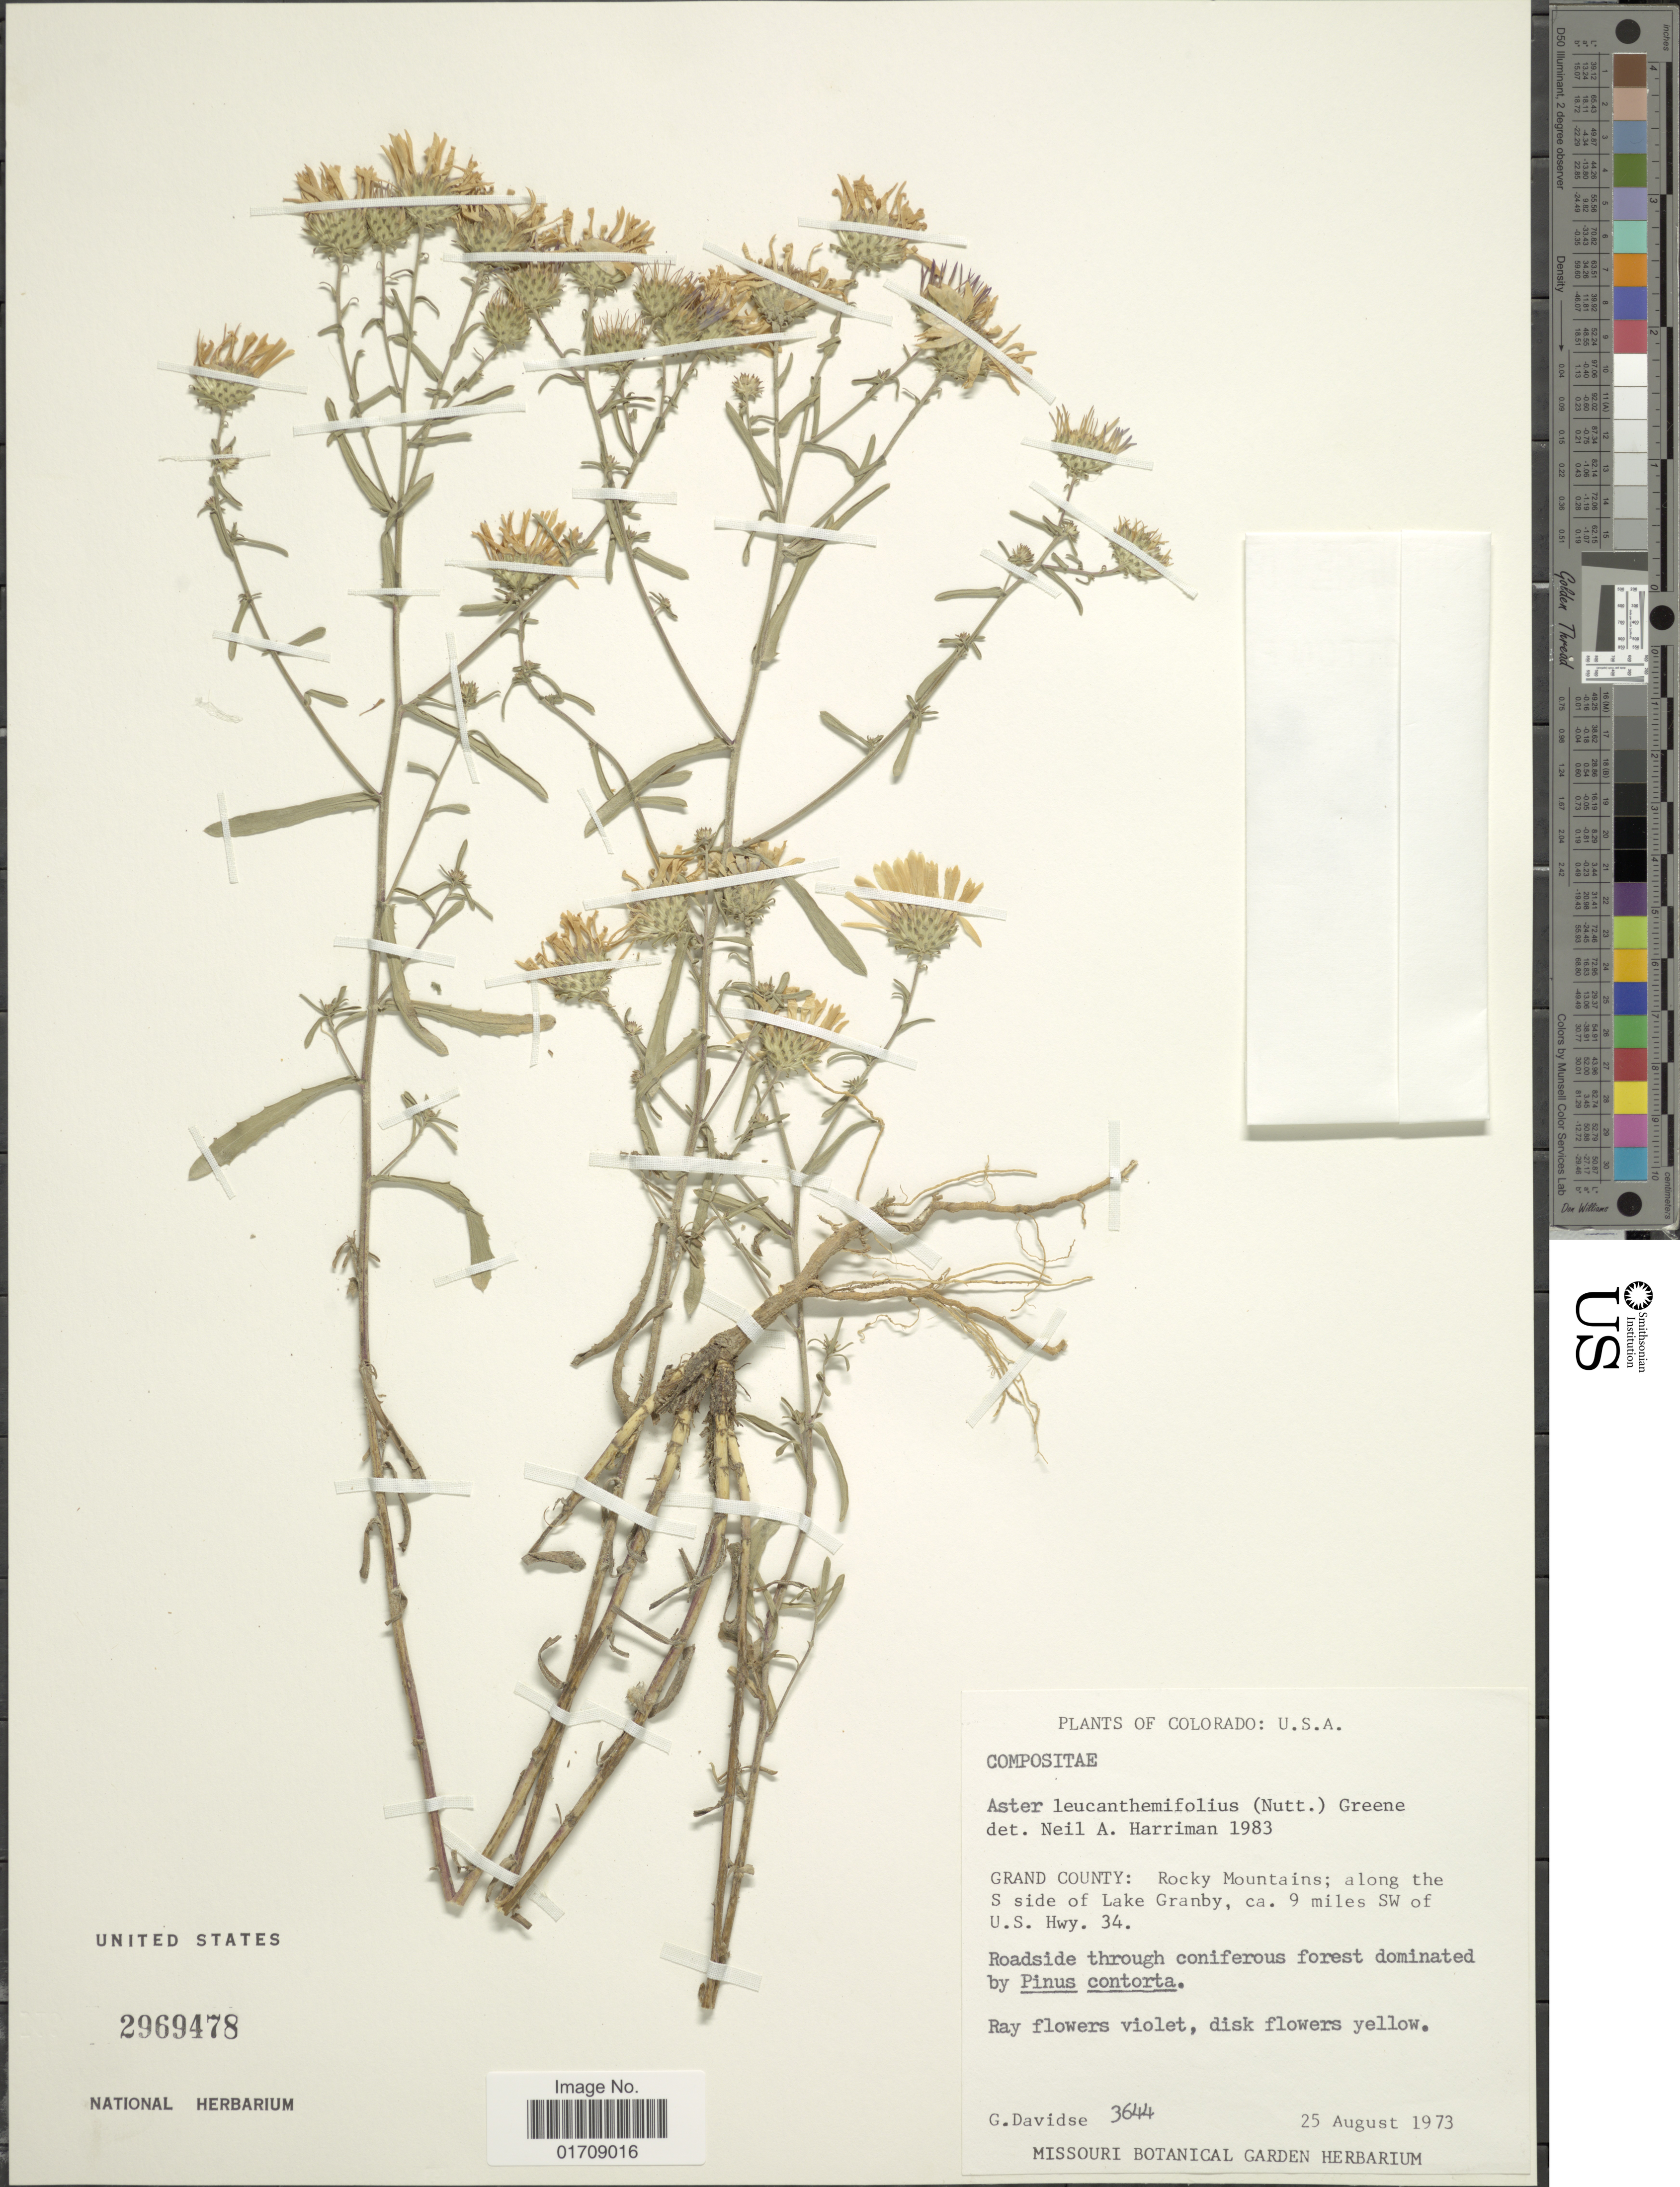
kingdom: Plantae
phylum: Tracheophyta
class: Magnoliopsida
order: Asterales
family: Asteraceae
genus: Machaeranthera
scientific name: Machaeranthera leucanthemifolia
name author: (Greene) Greene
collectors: G. Davidse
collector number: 3644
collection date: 1973-08-25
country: United States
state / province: Colorado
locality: Grand County, Rocky Mountains, along the S side of Lake Granby, ca. 9 miles SW of U.S. Hwy.34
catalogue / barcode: US 2969478